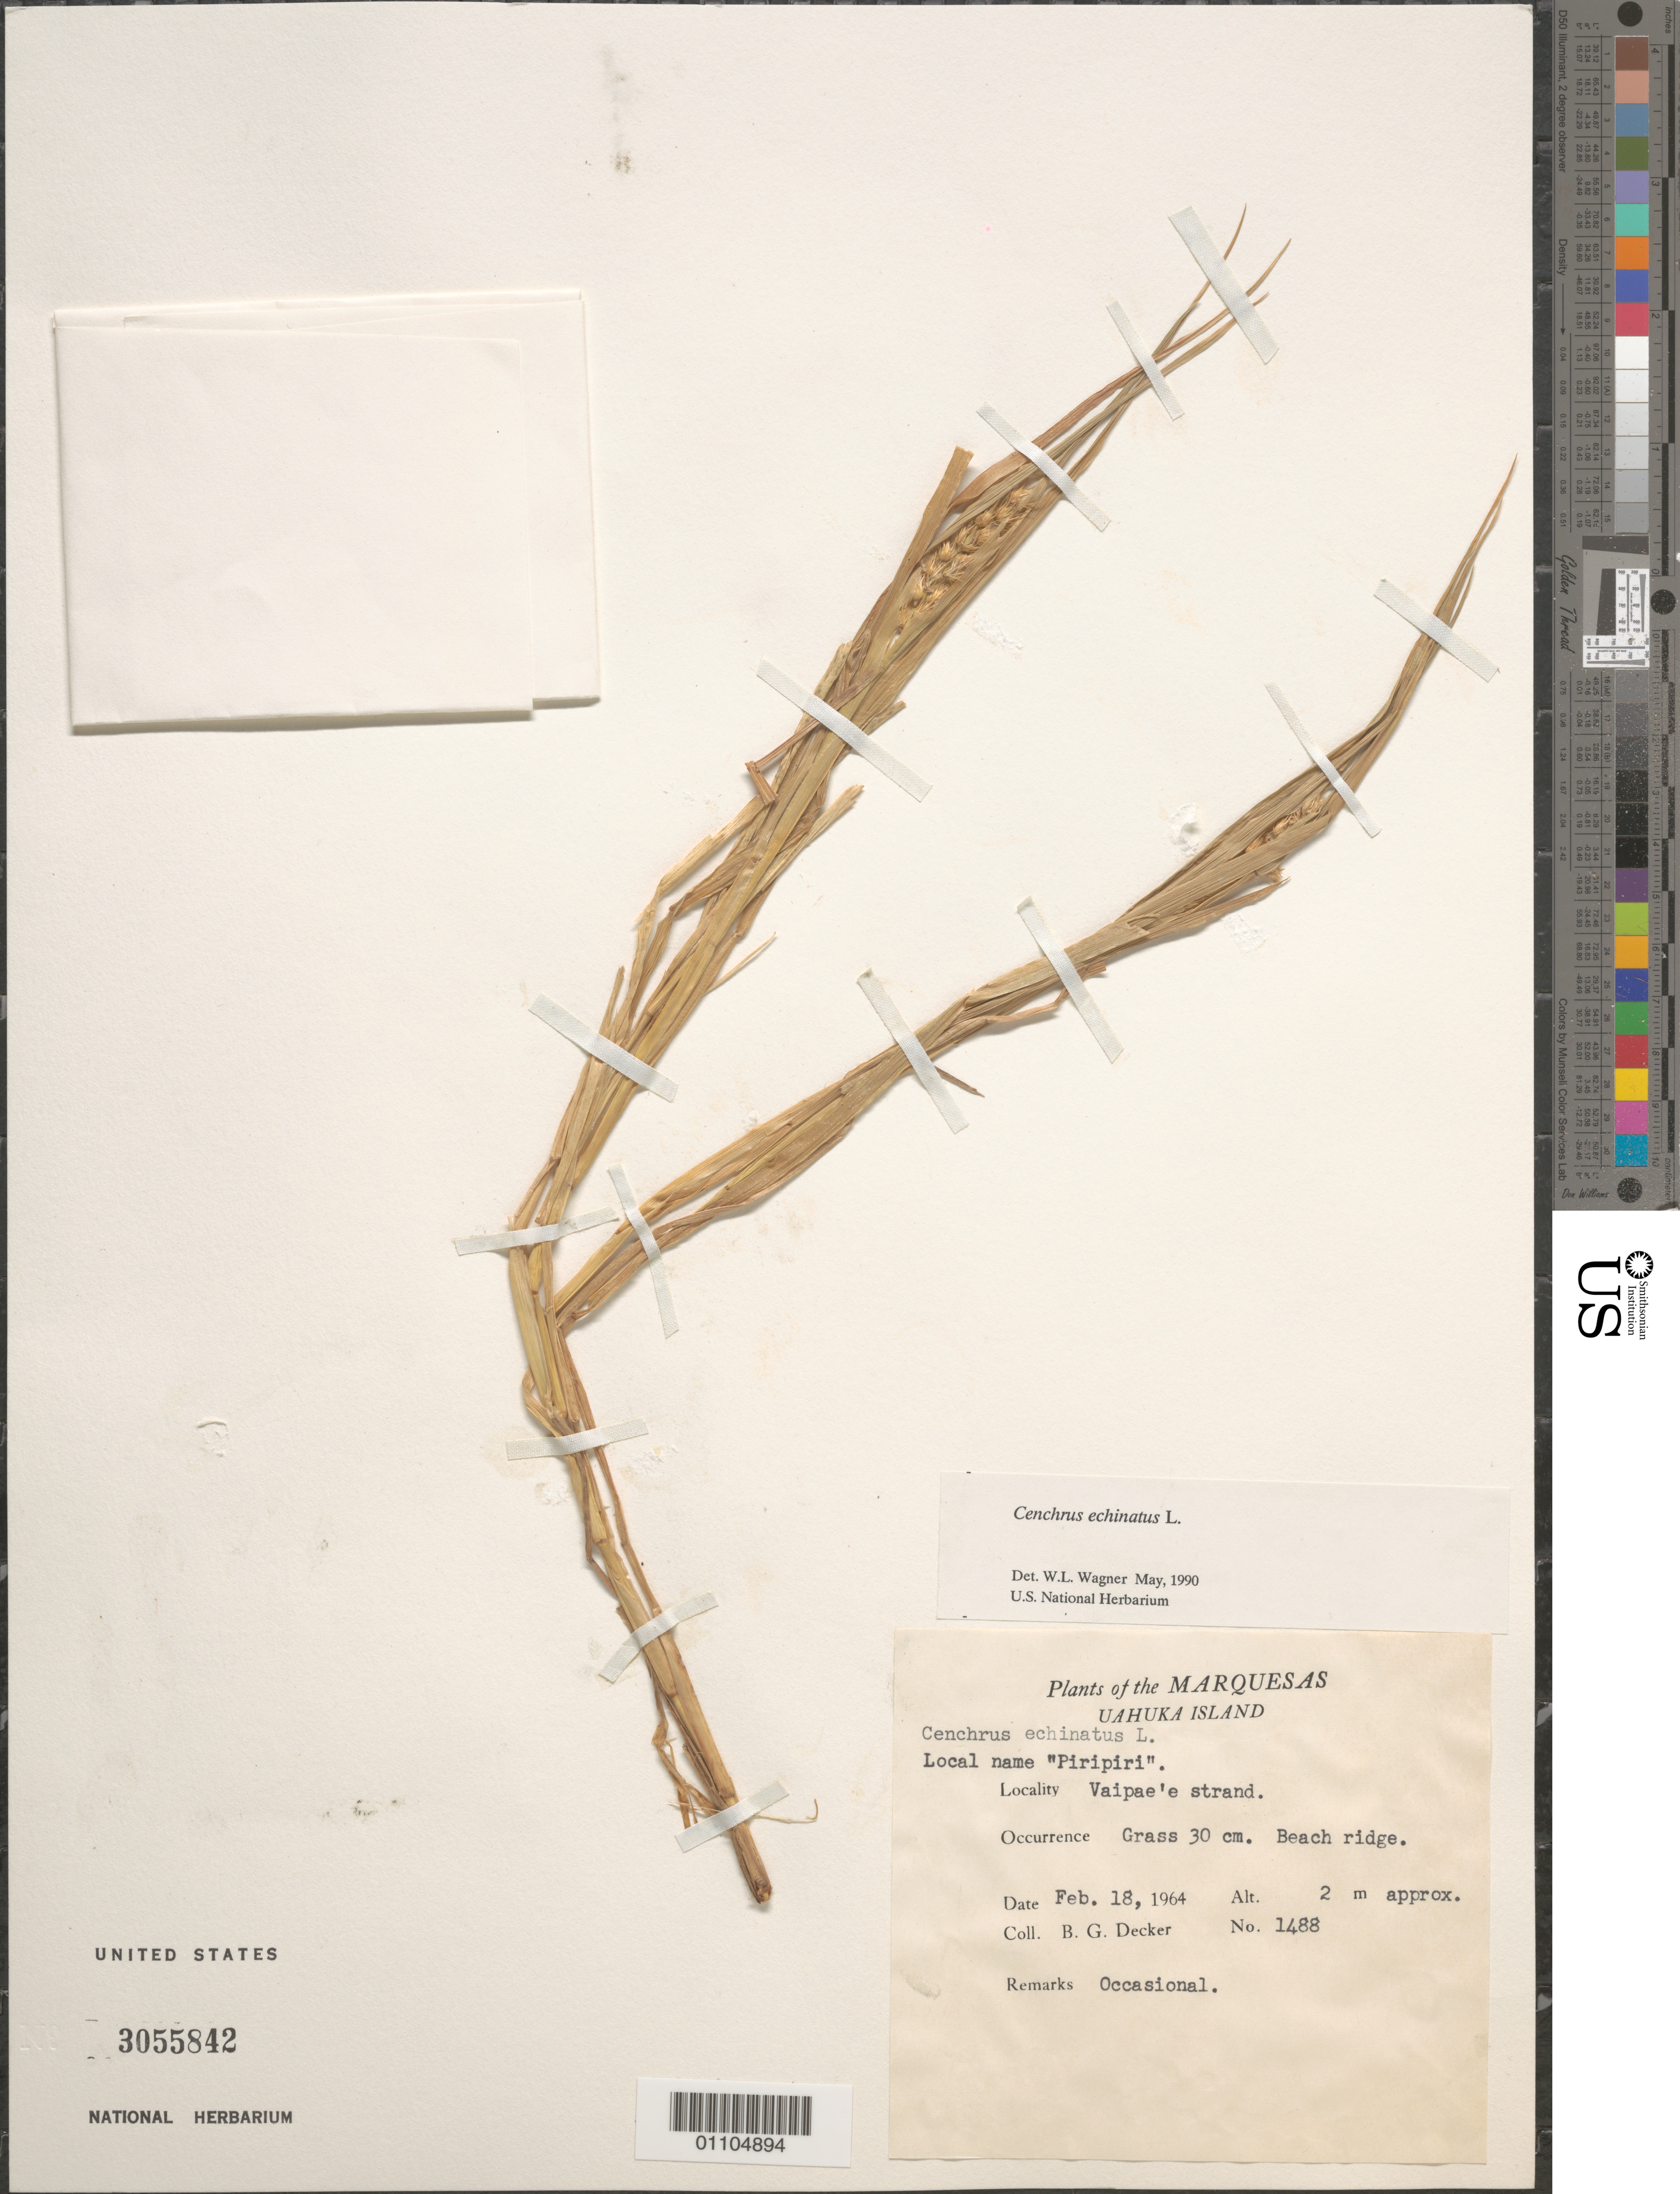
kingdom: Plantae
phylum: Tracheophyta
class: Liliopsida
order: Poales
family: Poaceae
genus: Cenchrus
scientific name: Cenchrus echinatus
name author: L.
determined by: Wagner, W. L., (BOT), Smithsonian Institution - National Museum of Natural History (UNITED STATES)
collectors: B. G. Decker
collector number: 1488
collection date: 1964-02-18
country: French Polynesia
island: Ua Huka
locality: Vaipae'e strand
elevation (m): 2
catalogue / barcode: US 3055842